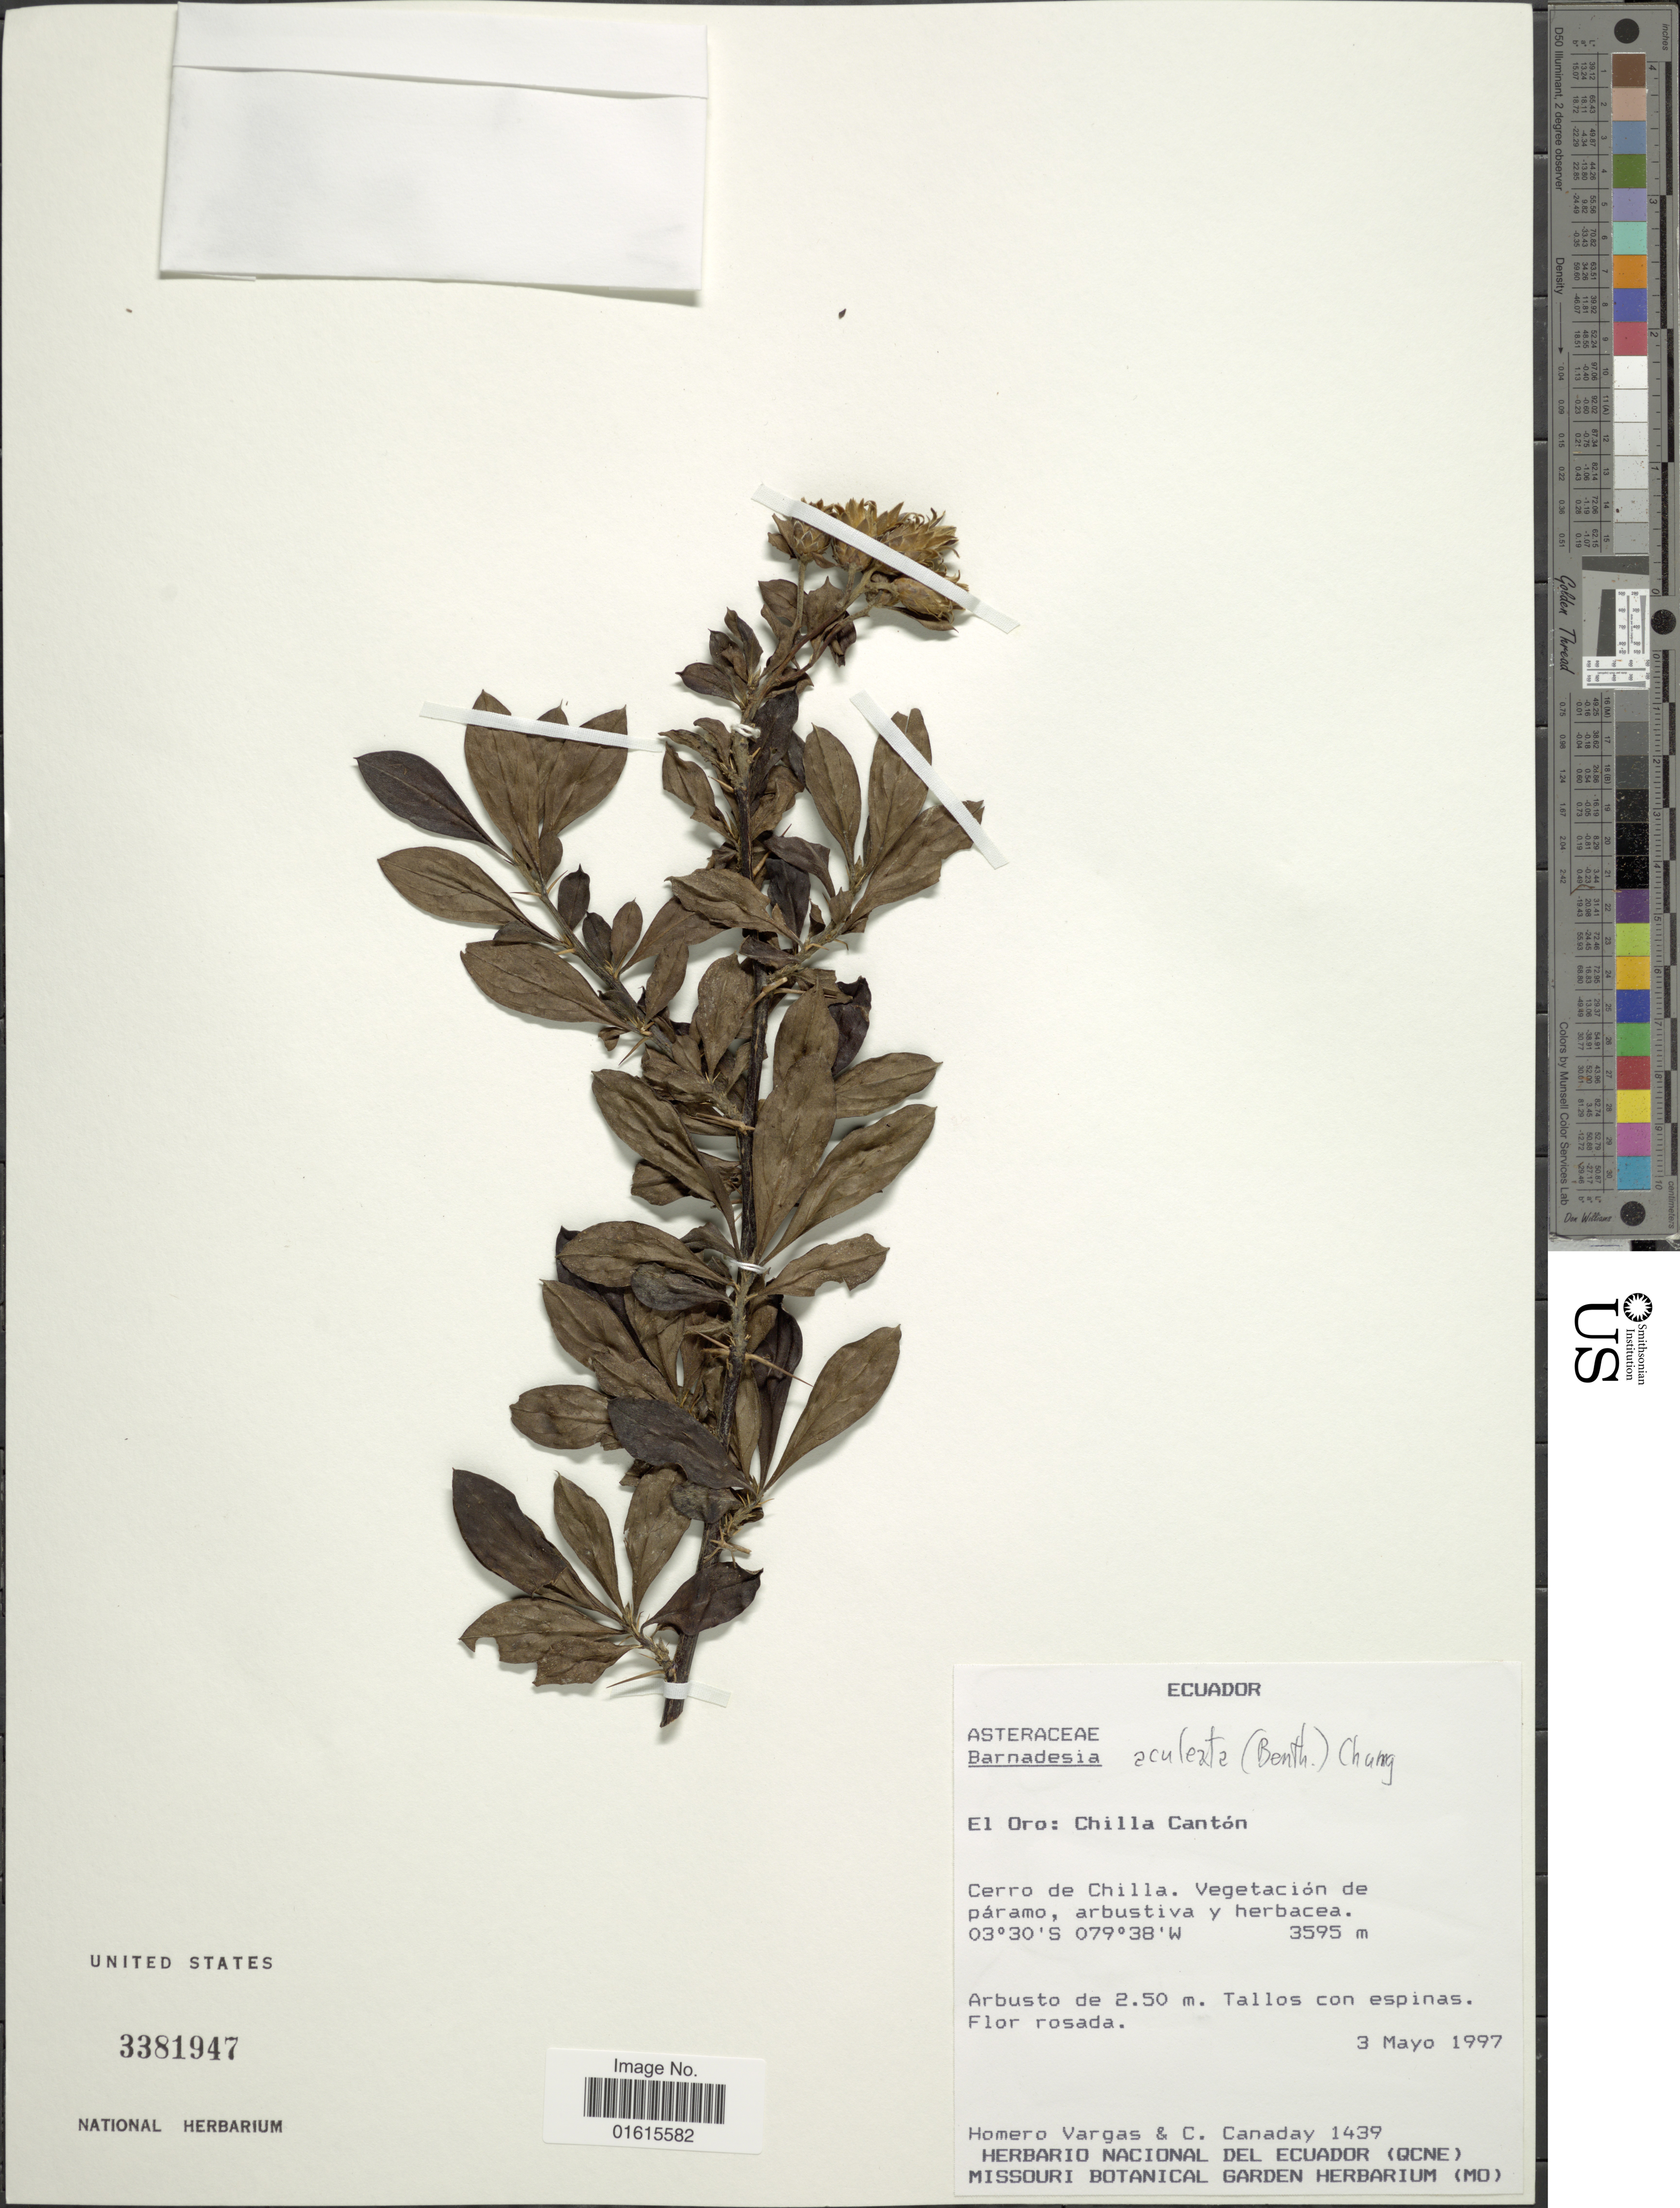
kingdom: Plantae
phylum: Tracheophyta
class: Magnoliopsida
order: Asterales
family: Asteraceae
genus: Barnadesia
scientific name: Barnadesia aculeata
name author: (Benth.) I.C. Chung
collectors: H. Vargas & C. Canaday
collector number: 1439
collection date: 1997-05-03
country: Ecuador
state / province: El Oro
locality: Chilla Canton, Cerro de Chilla. Vegetacion de paramo, arbustivay herbacea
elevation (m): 3595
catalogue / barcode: US 3381947